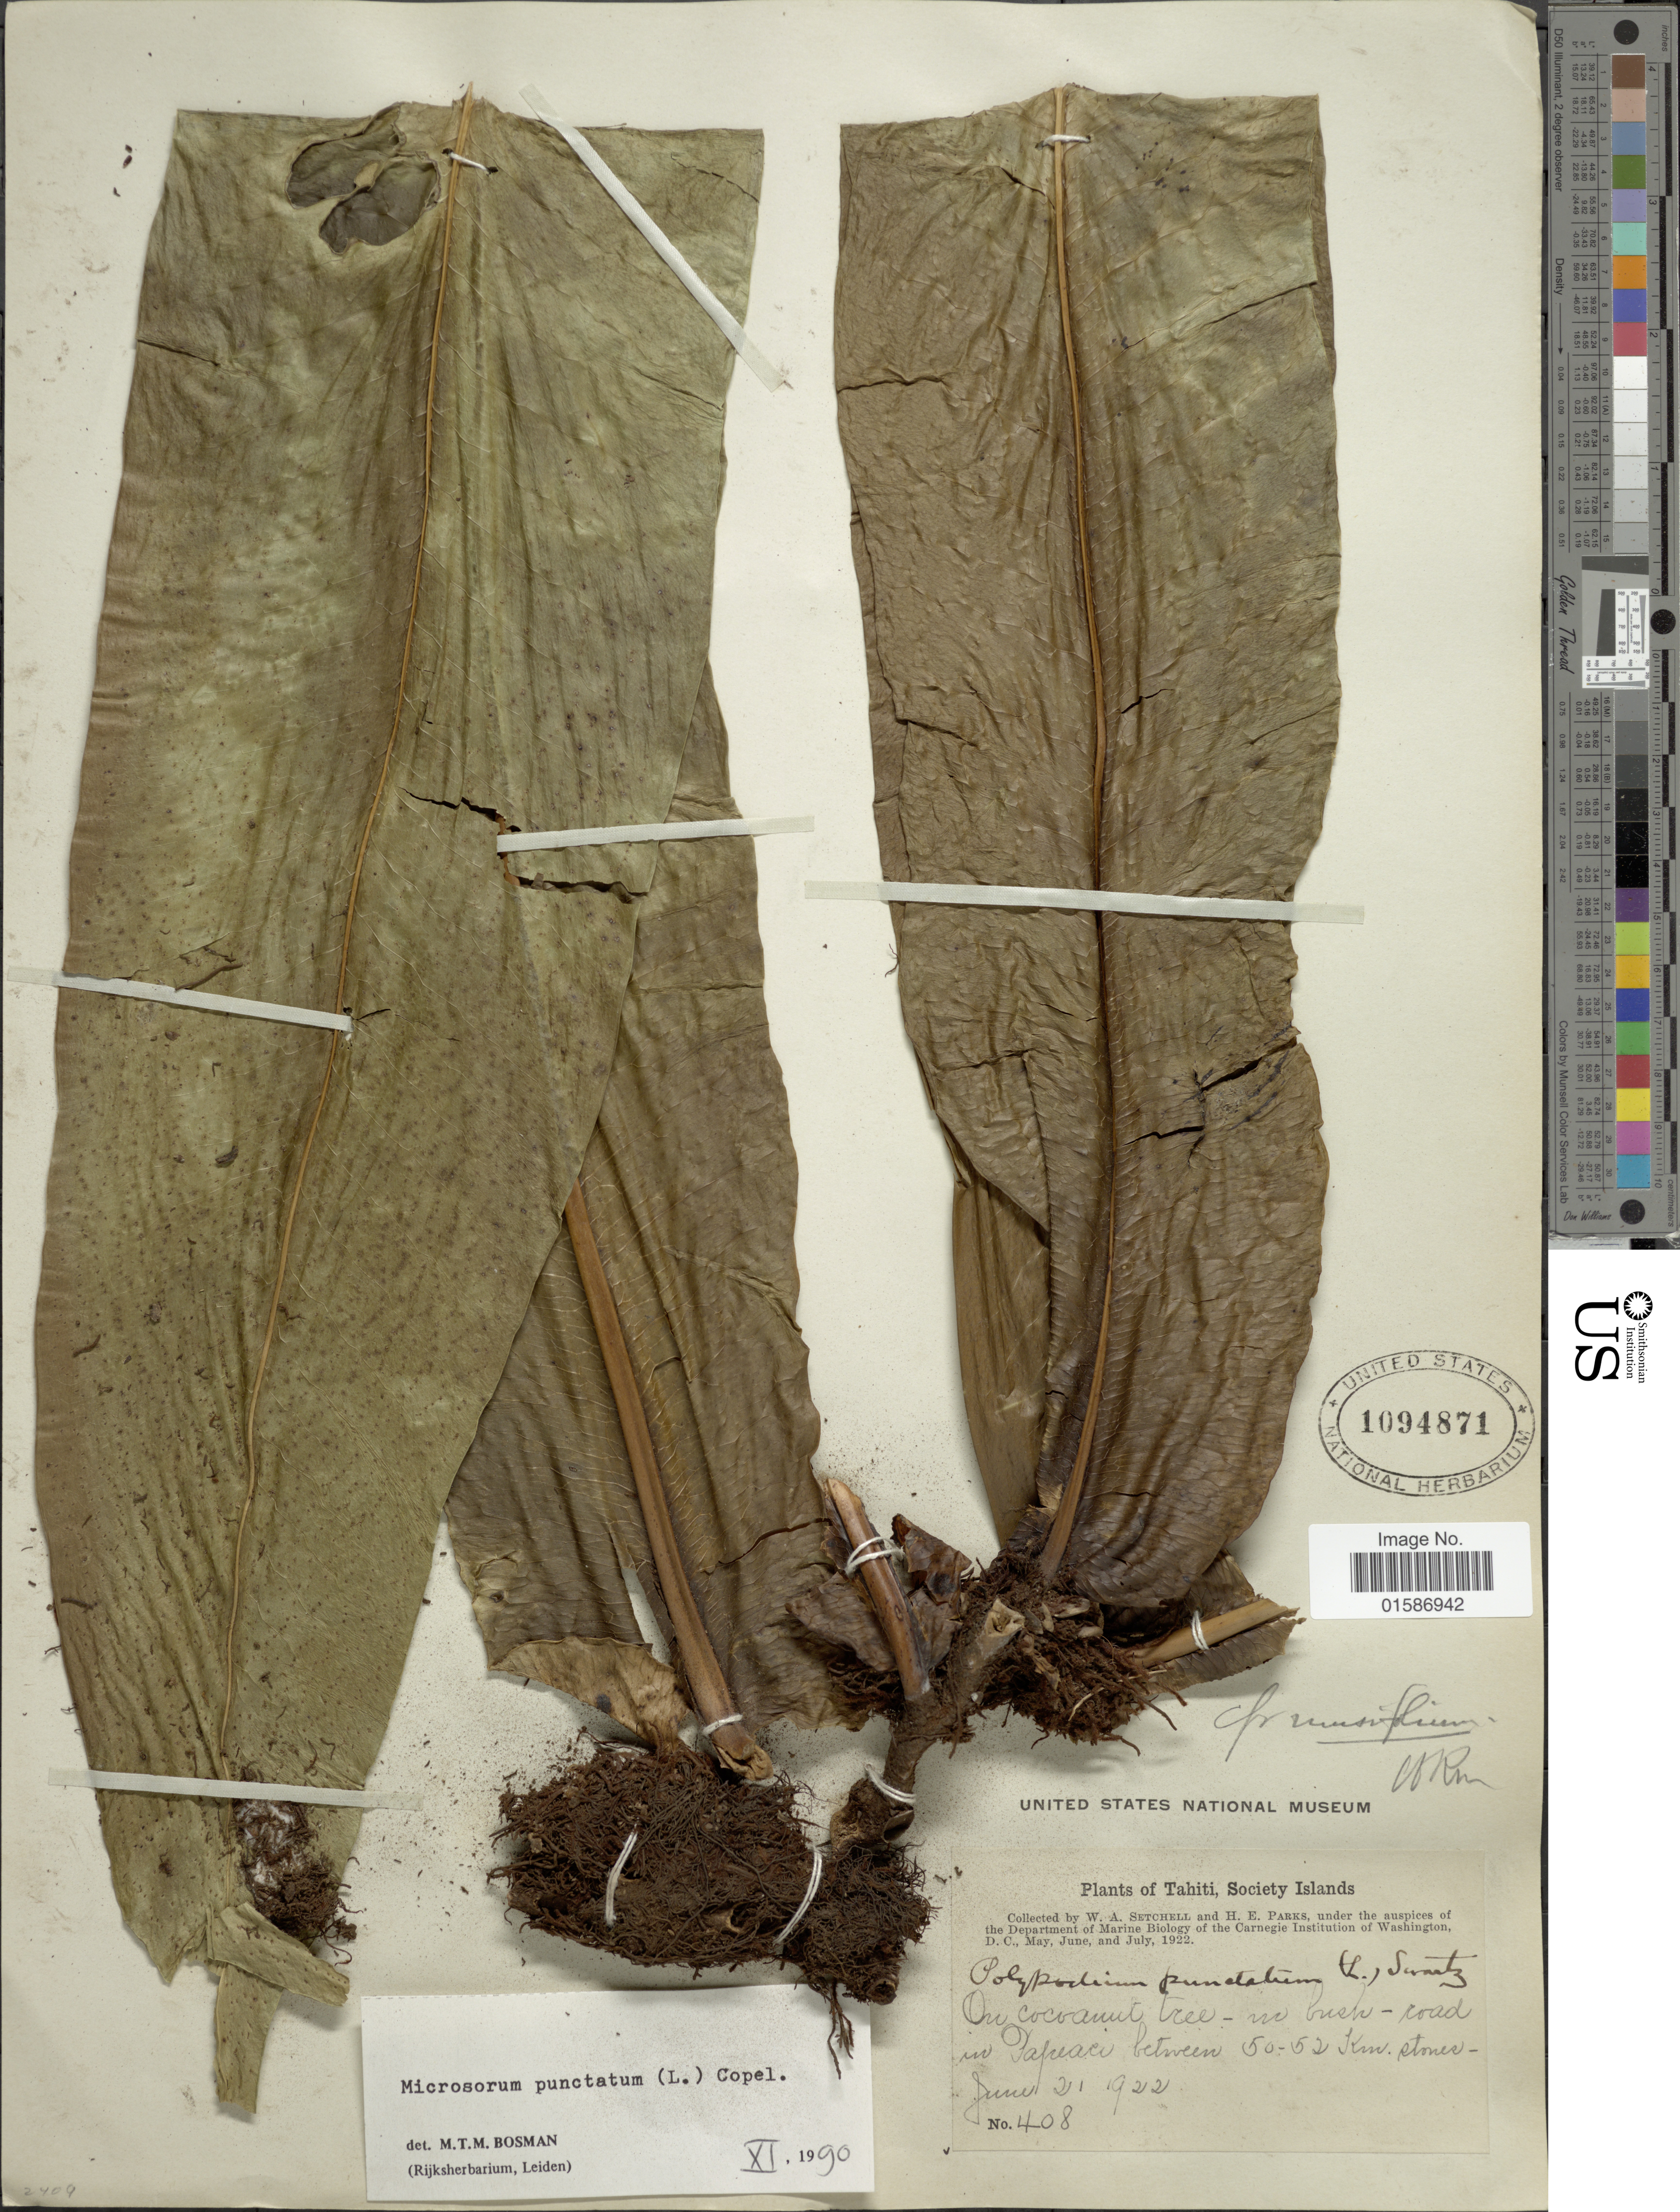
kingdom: Plantae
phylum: Tracheophyta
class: Polypodiopsida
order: Polypodiales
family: Polypodiaceae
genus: Microsorum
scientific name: Microsorum punctatum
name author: (L.) Copel.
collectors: W. Setchell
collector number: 408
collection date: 1922-06-21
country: French Polynesia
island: Tahiti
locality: Tahiti, Society Islands, On coconut tree - in bush - road in Papeaci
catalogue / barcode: US 1094871